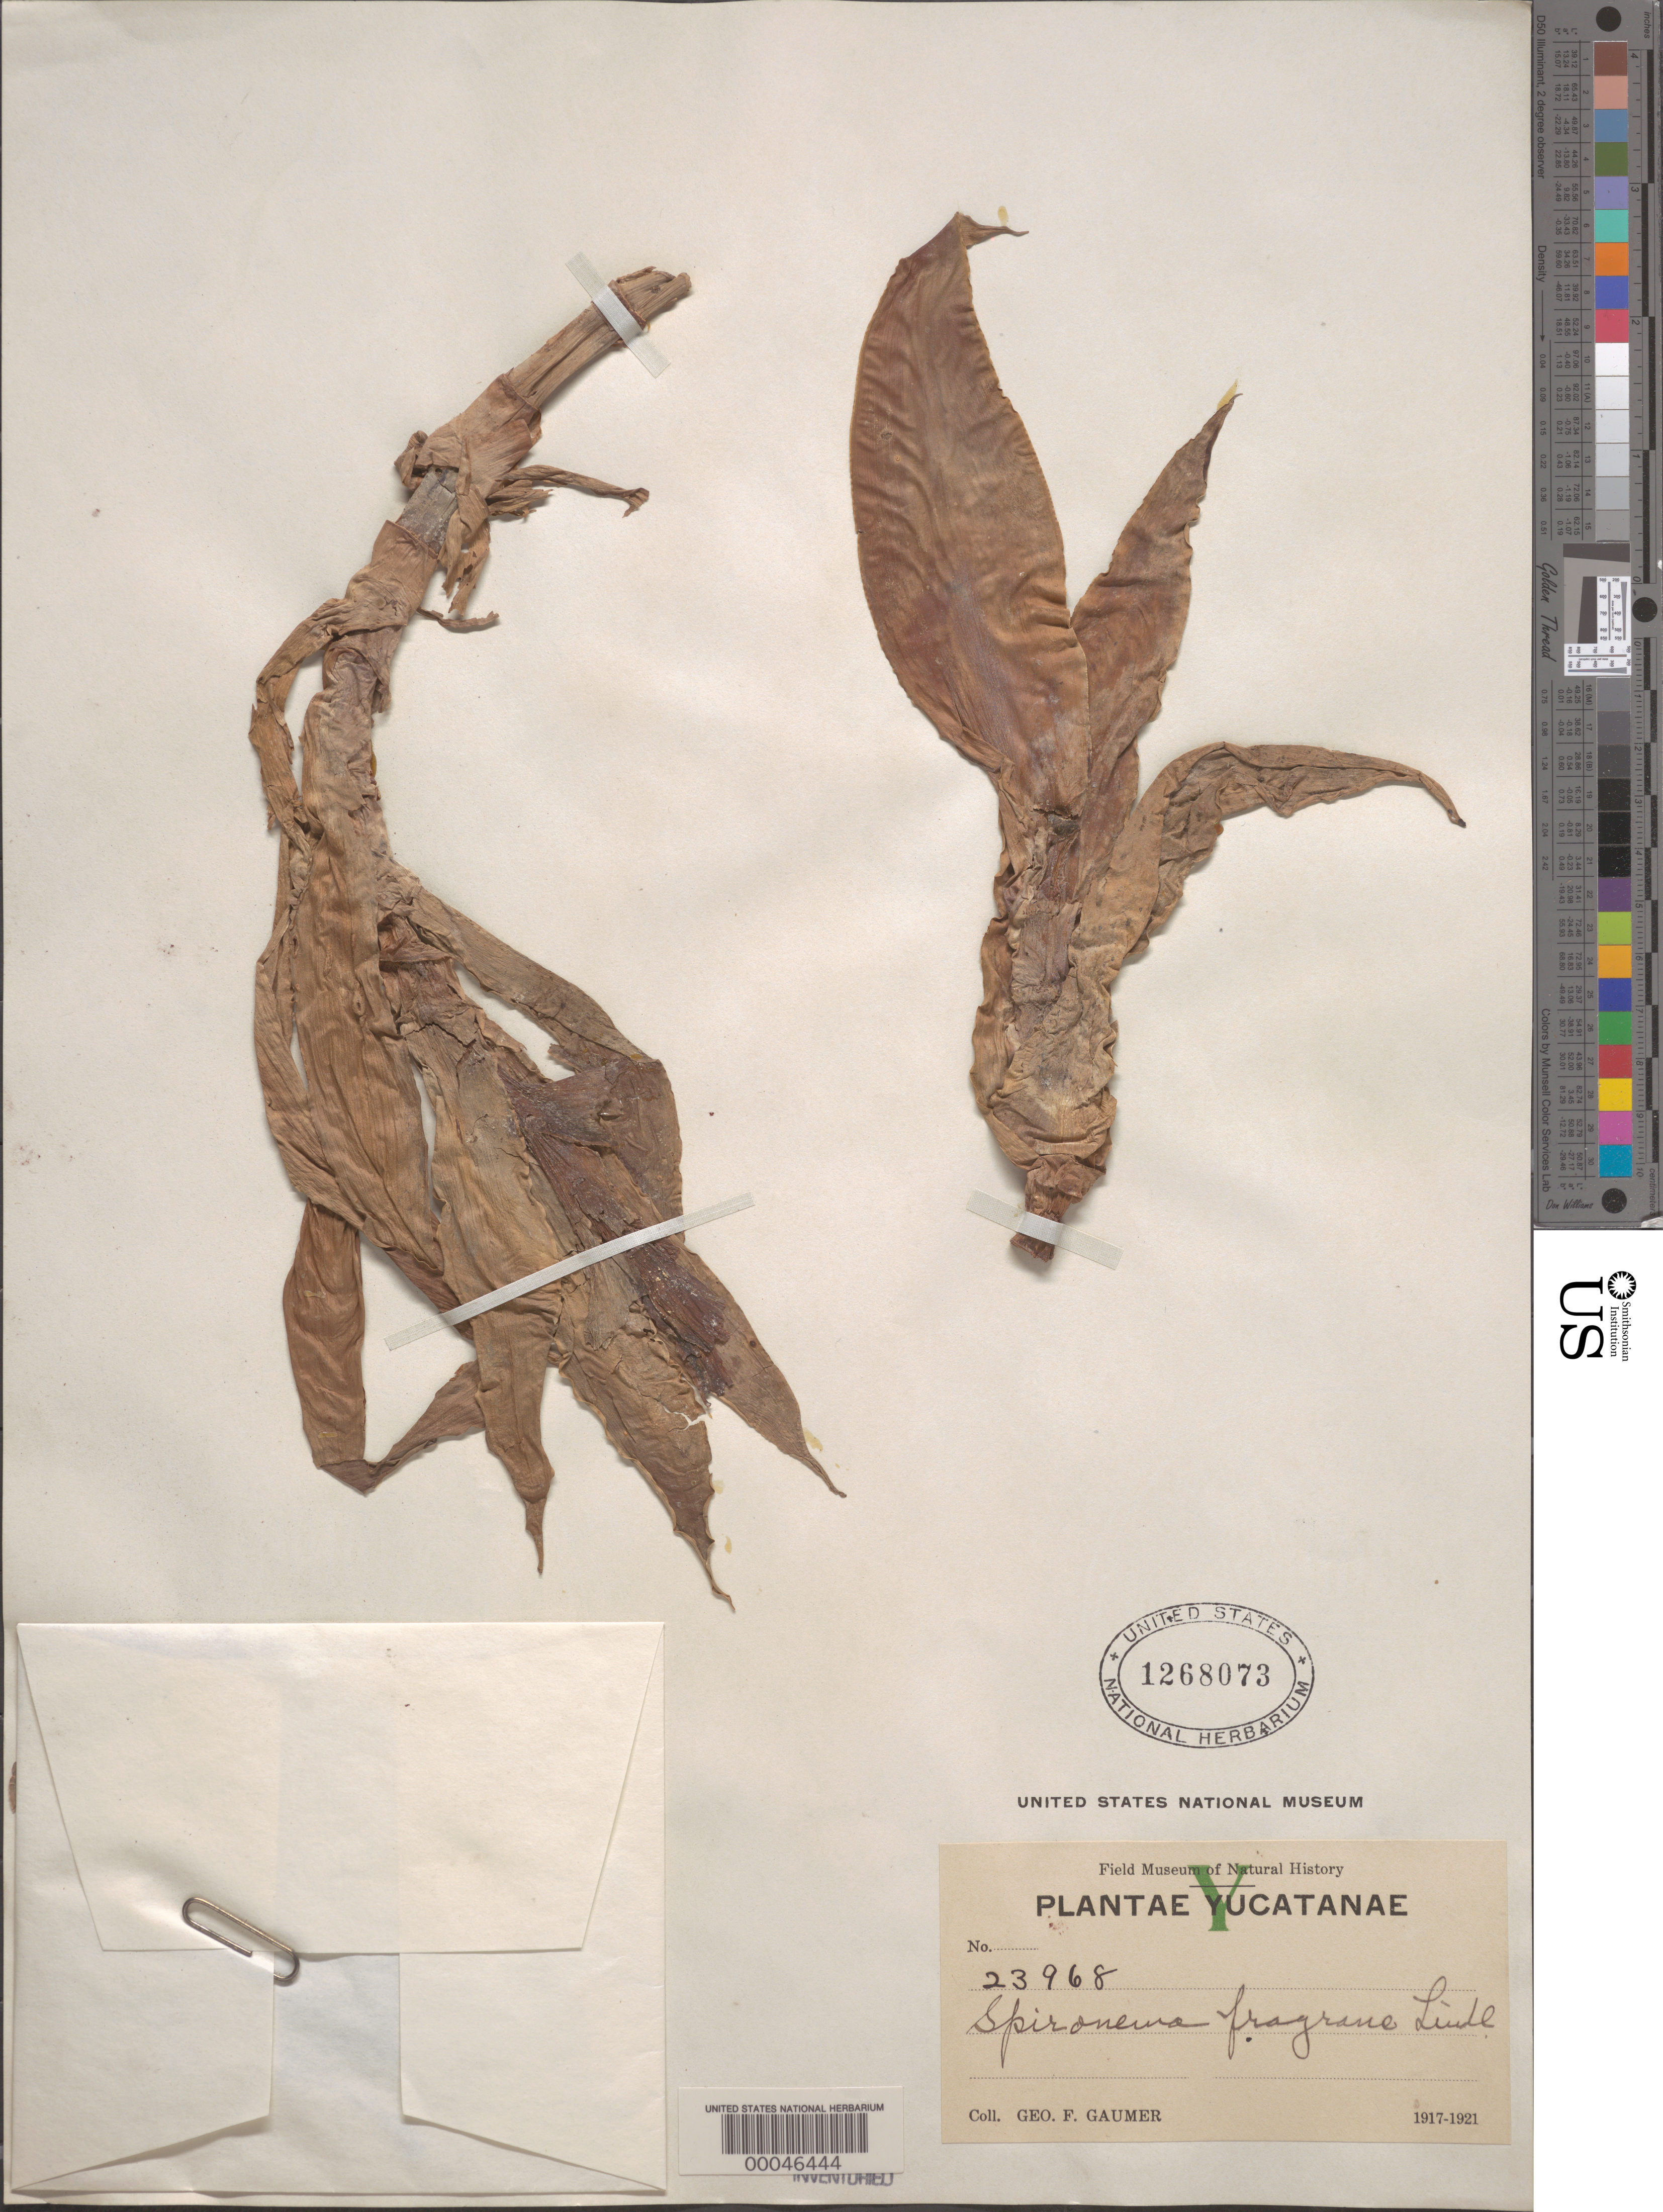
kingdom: Plantae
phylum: Tracheophyta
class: Liliopsida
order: Commelinales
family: Commelinaceae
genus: Callisia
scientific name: Callisia fragrans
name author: (Lindl.) Woodson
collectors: G. F. Gaumer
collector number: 23968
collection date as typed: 1917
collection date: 1917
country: Mexico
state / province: Yucatán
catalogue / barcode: US 1268073